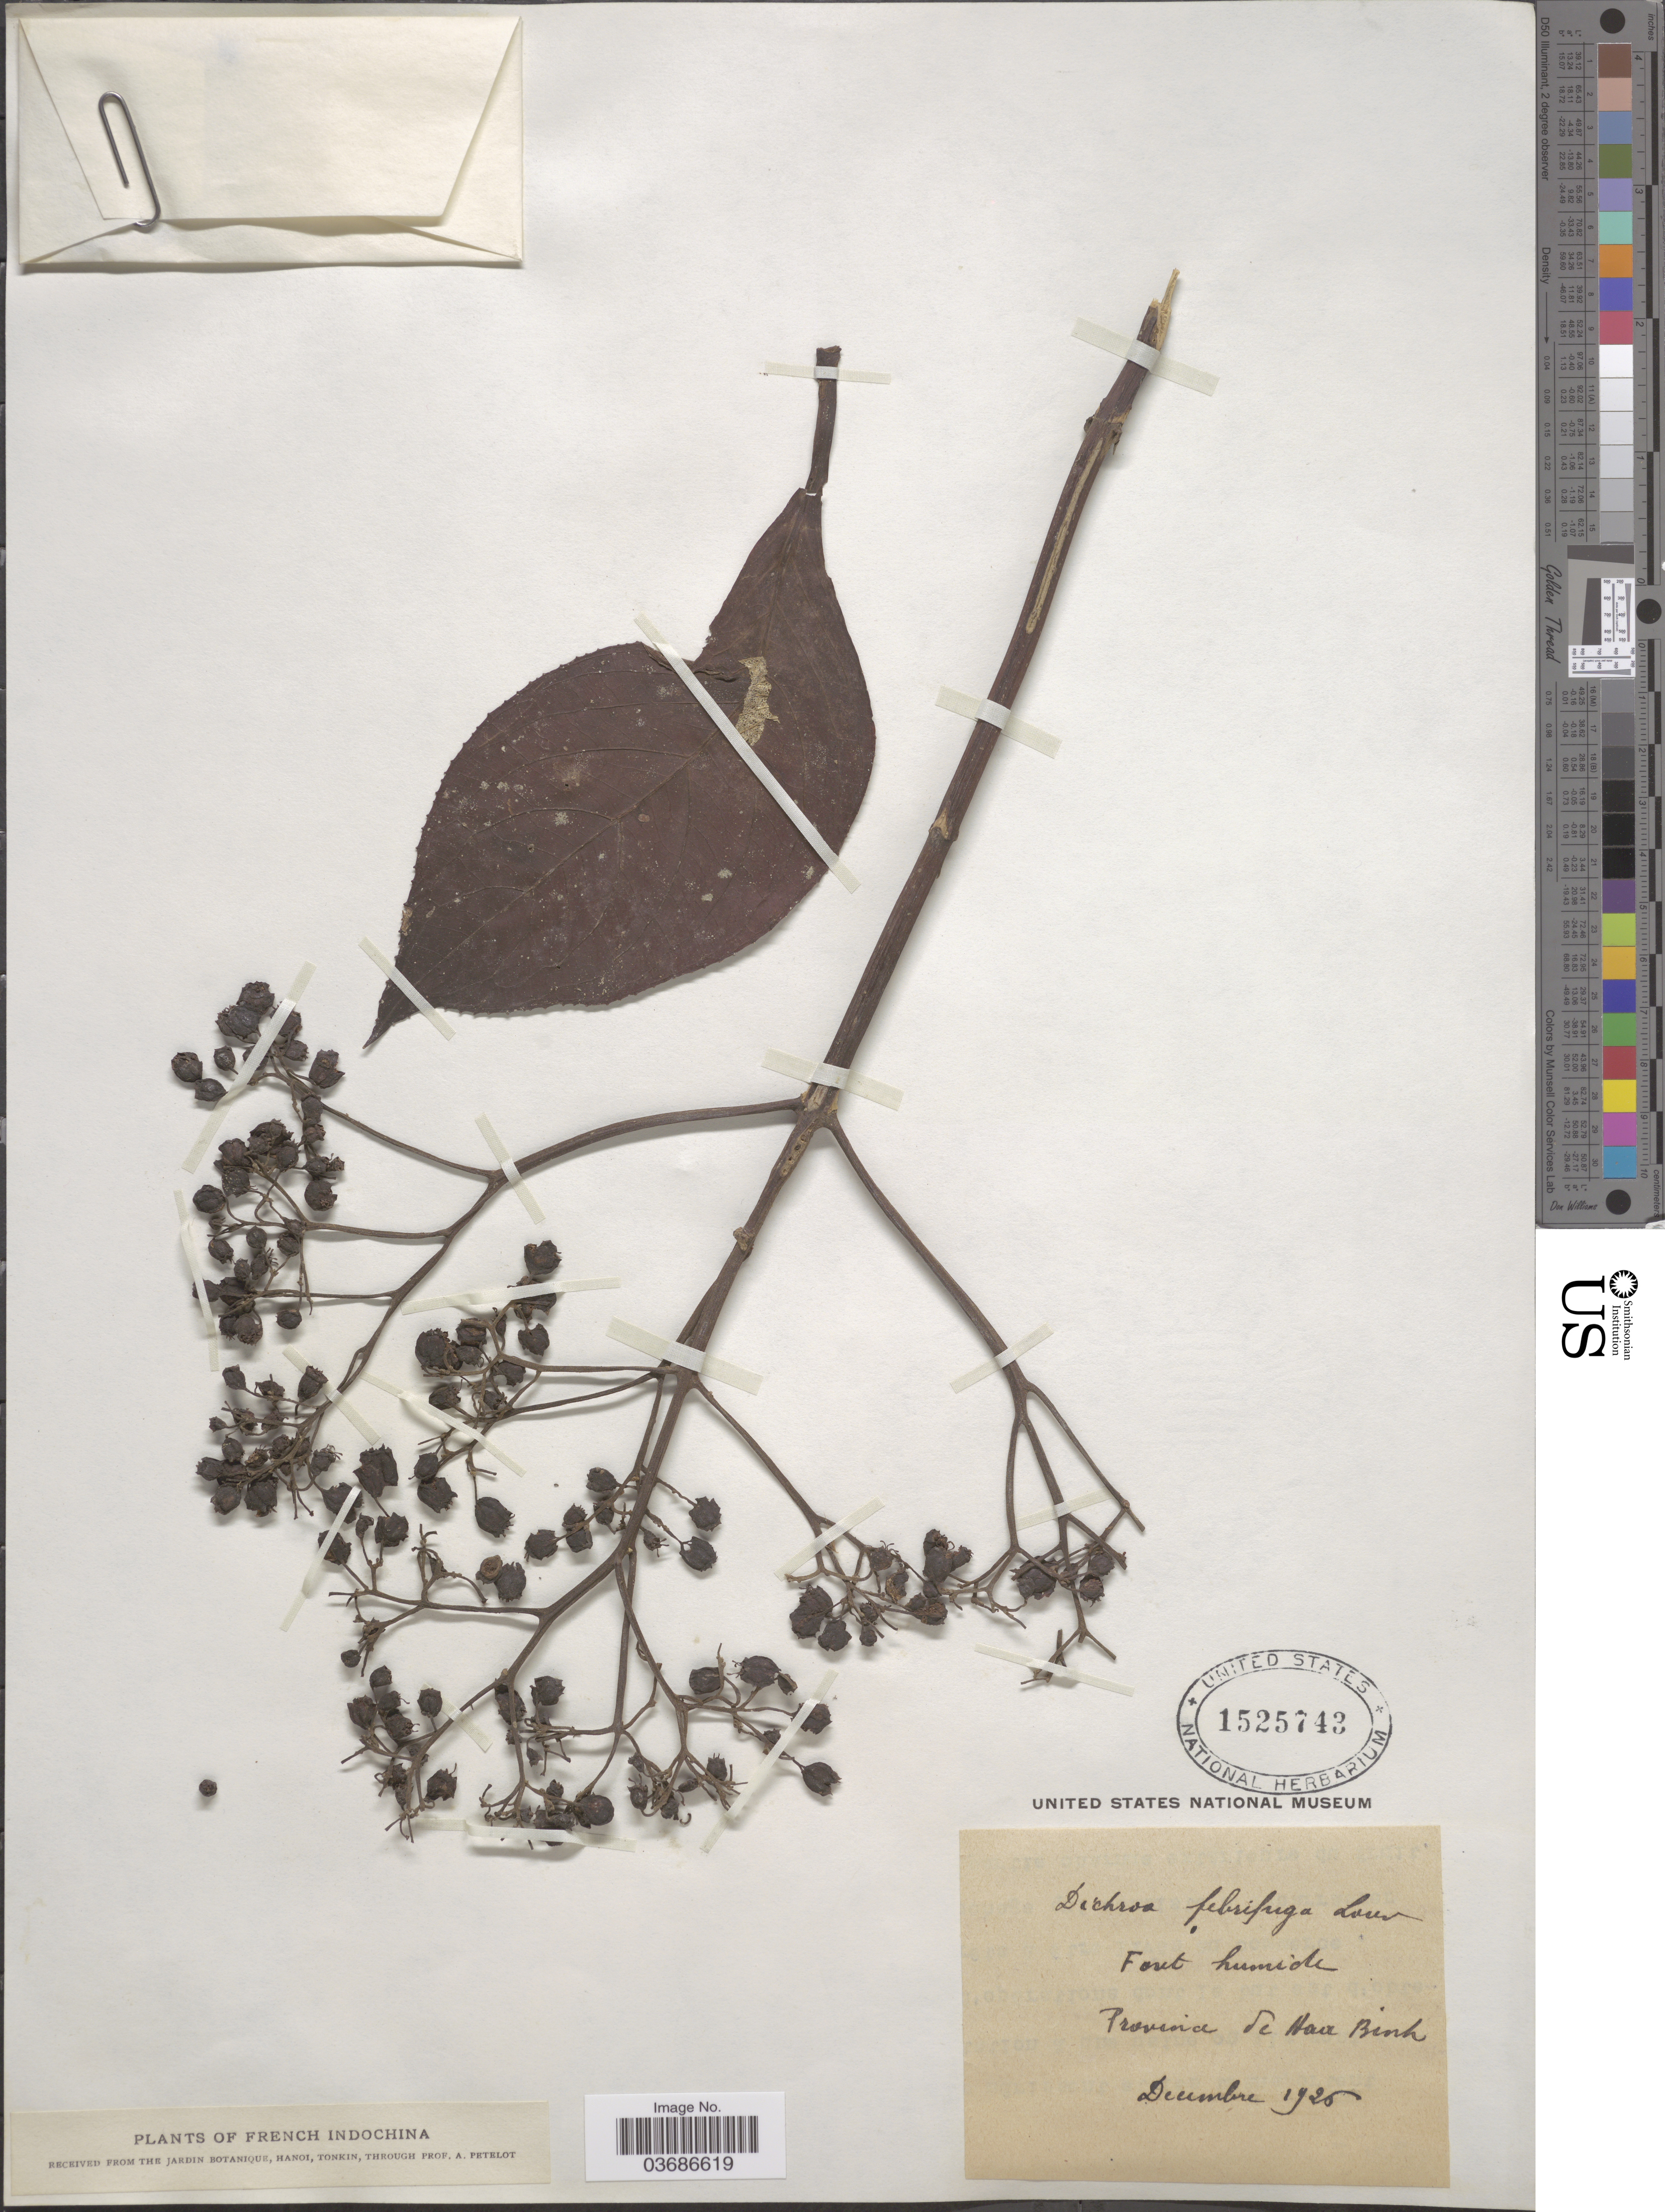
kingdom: Plantae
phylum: Tracheophyta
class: Magnoliopsida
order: Cornales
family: Hydrangeaceae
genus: Hydrangea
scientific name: Hydrangea febrifuga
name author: (Lour.) Y. De Smet & C. Granados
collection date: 1926-12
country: Vietnam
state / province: Hoa Binh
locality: French Indochina. Fort humide. Province de Hao Binh.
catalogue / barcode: US 1525743